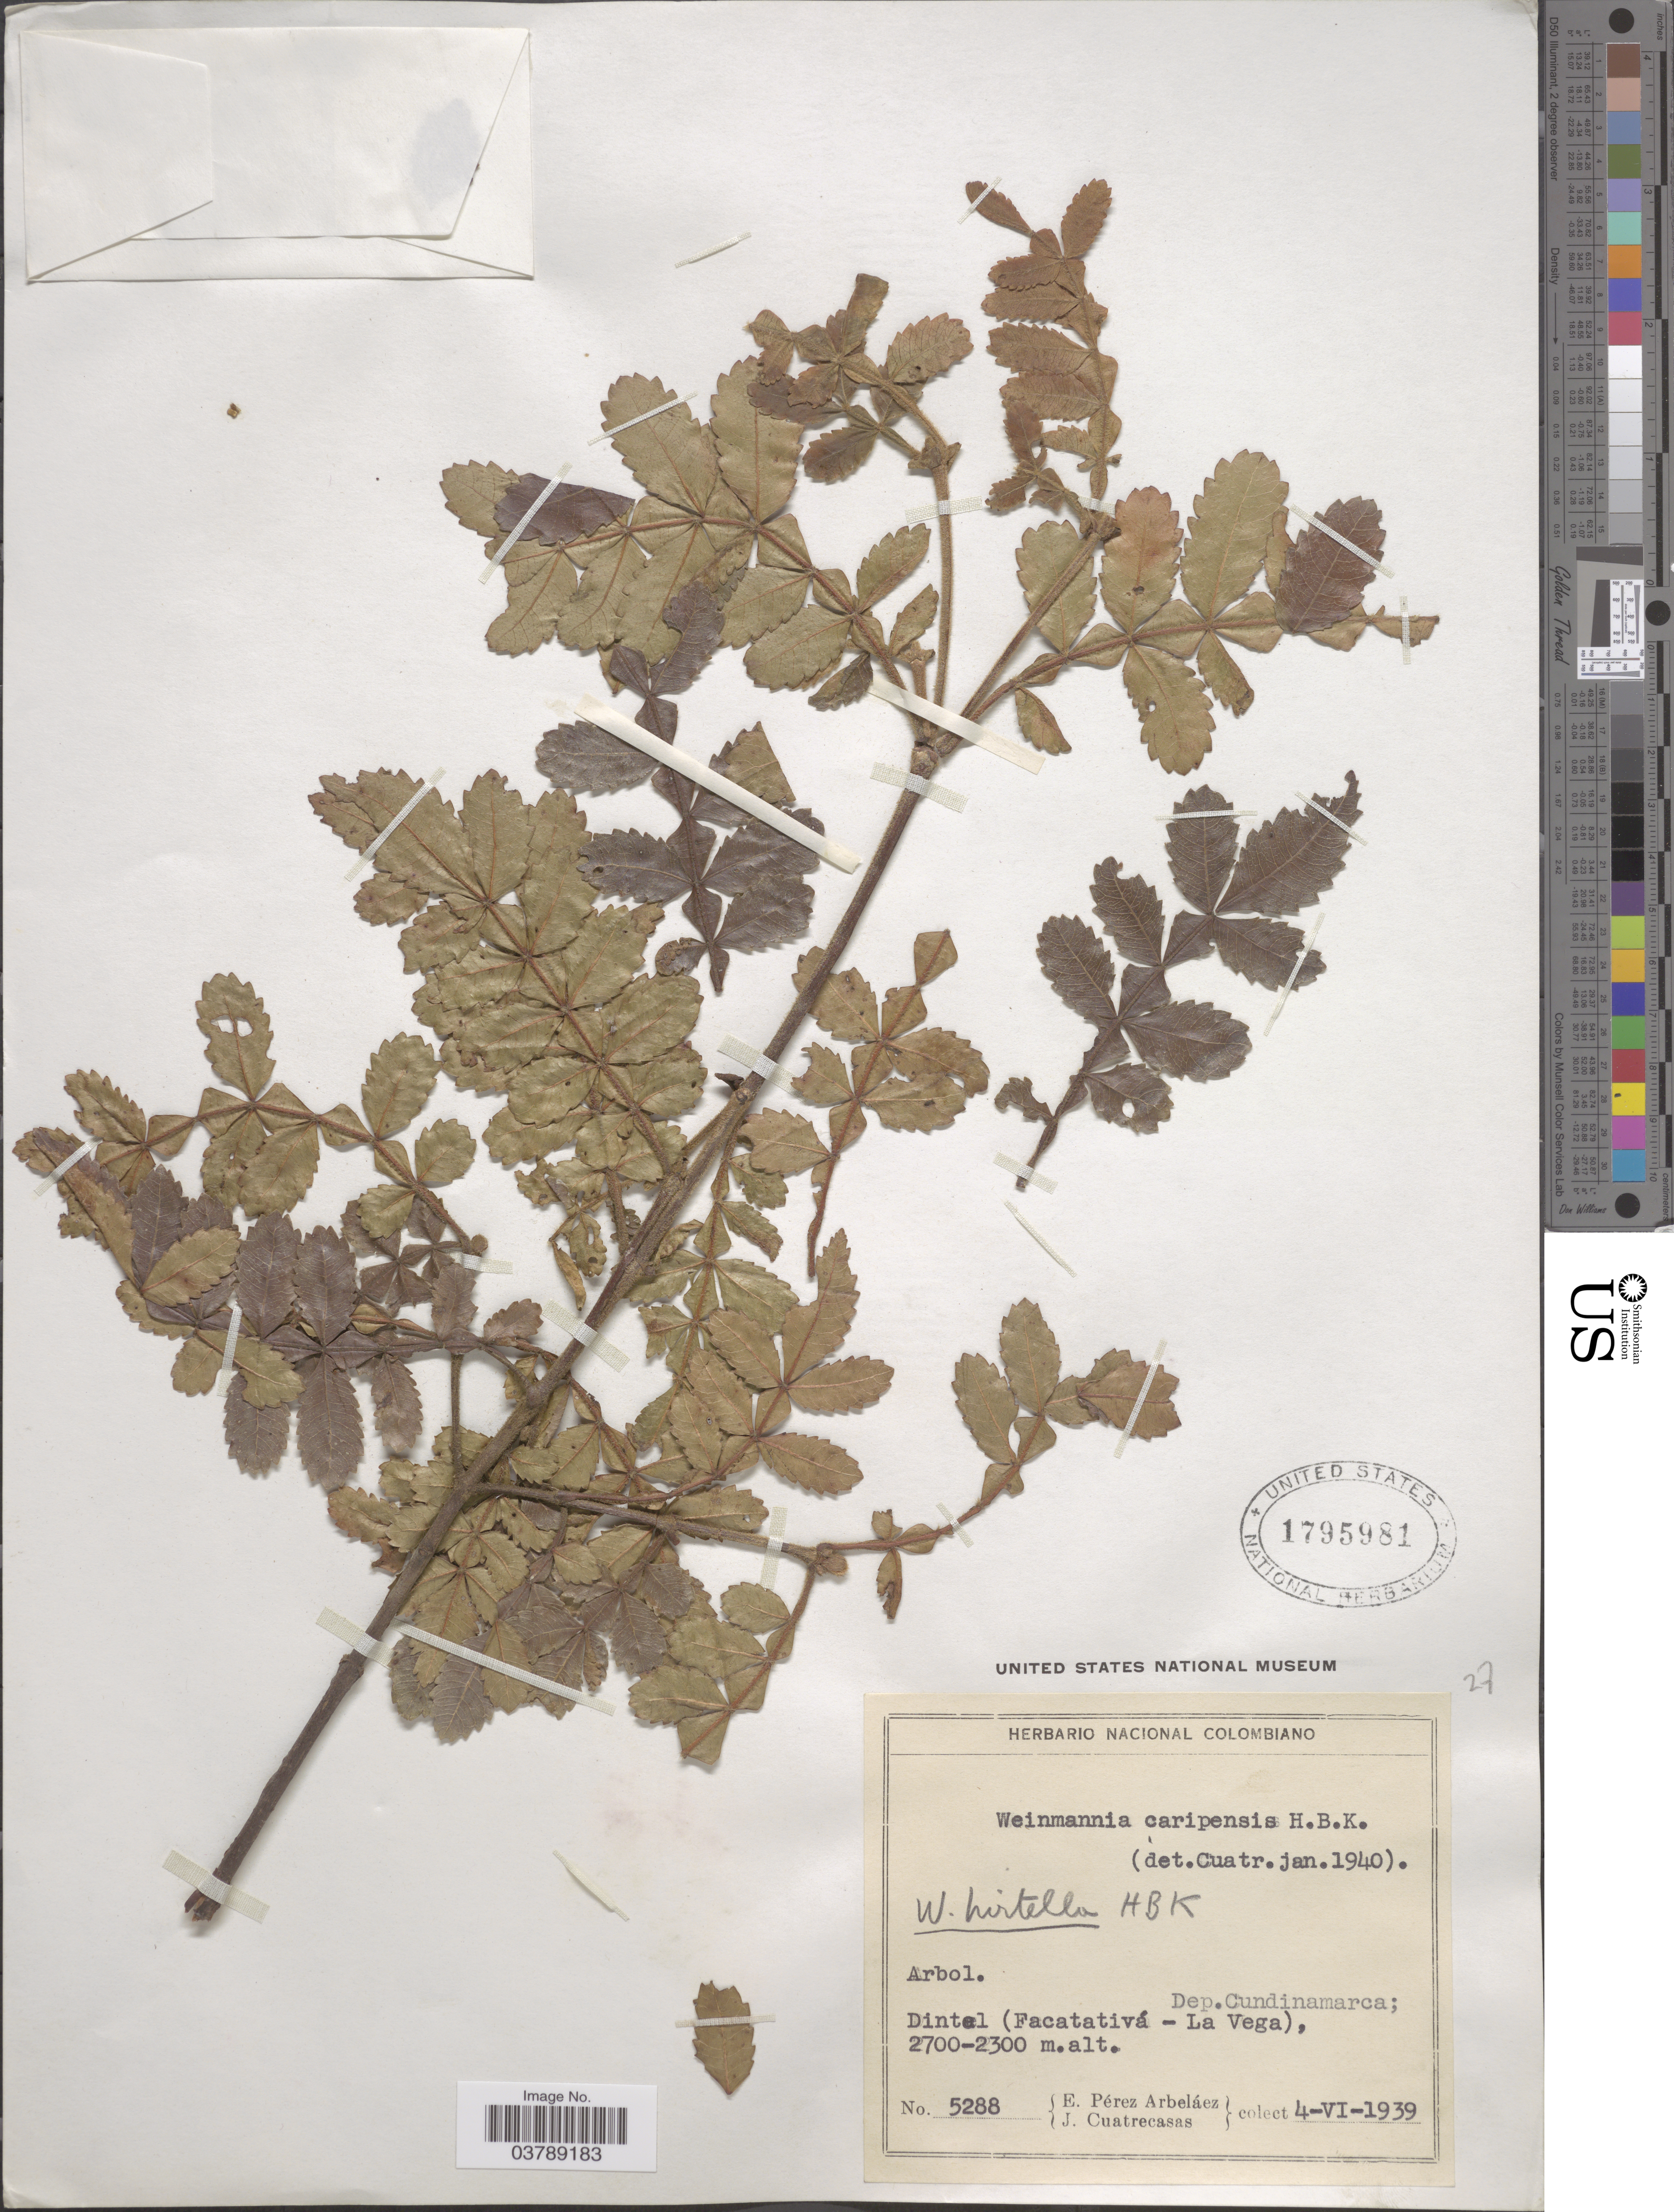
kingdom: Plantae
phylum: Tracheophyta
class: Magnoliopsida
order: Oxalidales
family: Cunoniaceae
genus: Weinmannia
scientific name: Weinmannia hirtella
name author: Kunth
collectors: E. Pérez Arbeláez & J. Cuatrecasas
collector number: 5288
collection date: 1939-06-04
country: Colombia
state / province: Cundinamarca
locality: Dintel (Facatativá- La Vega. Dep. Cundinamarca.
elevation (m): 2300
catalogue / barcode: US 1795981